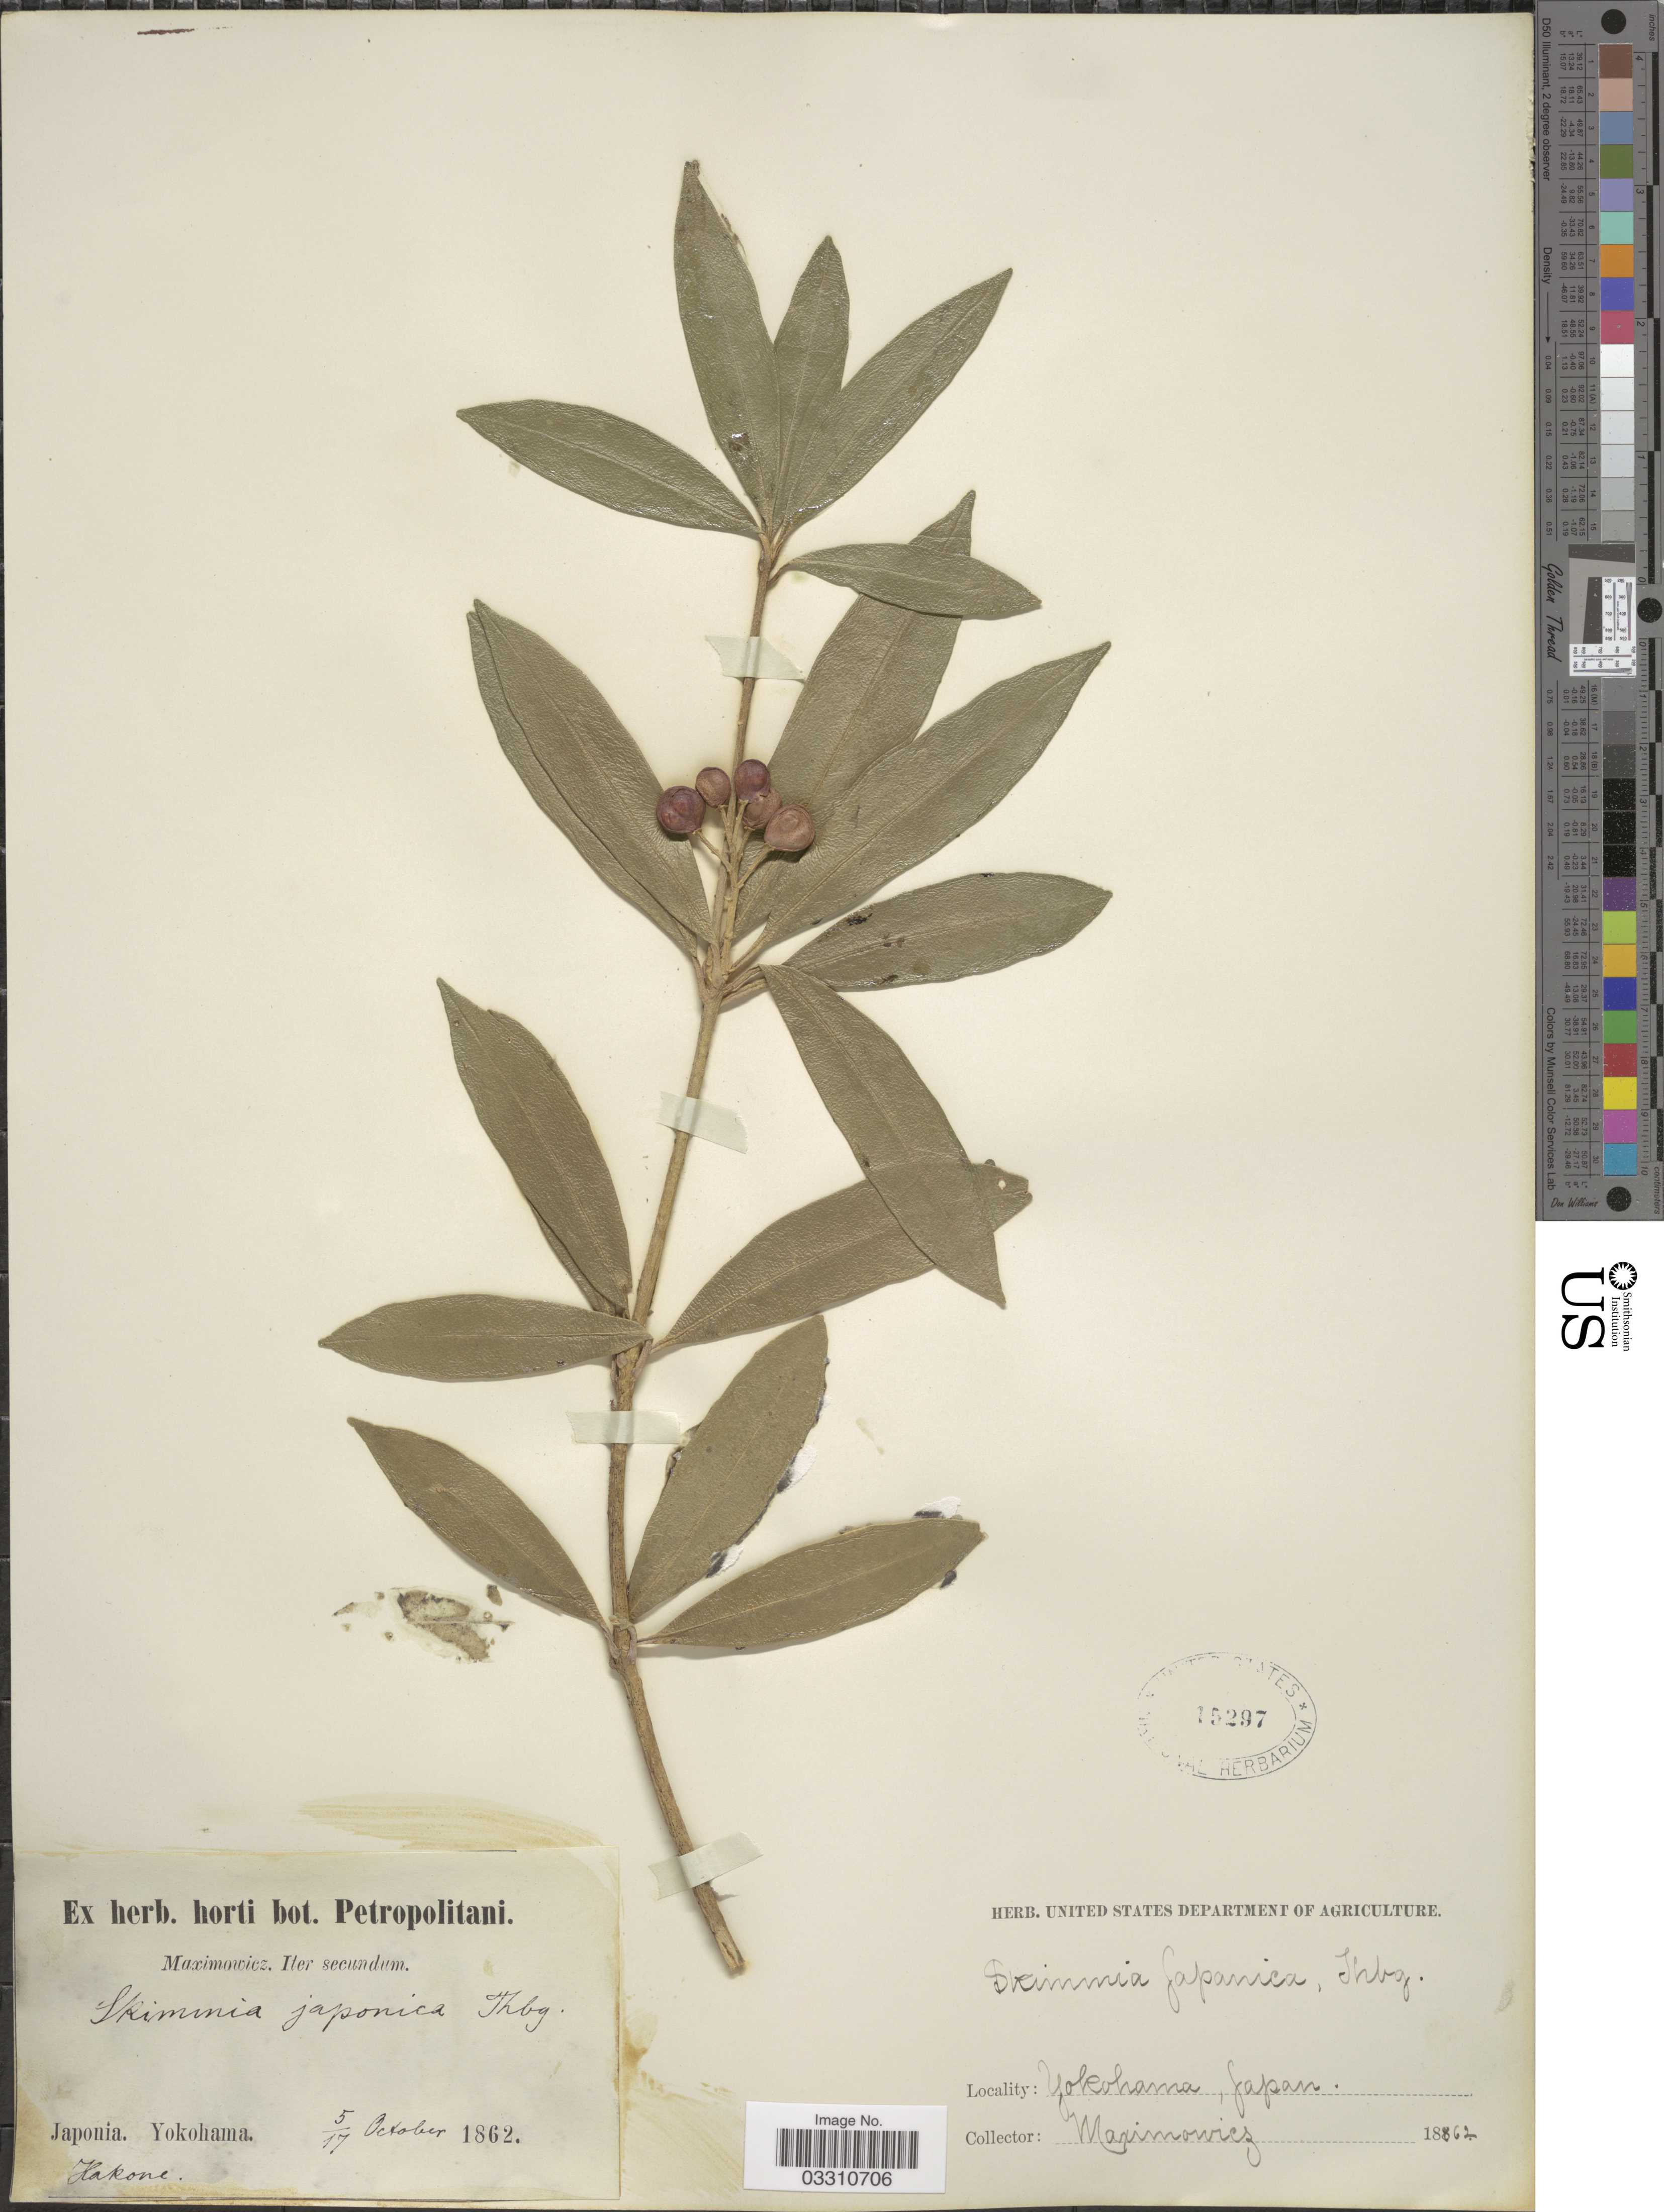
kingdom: Plantae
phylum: Tracheophyta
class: Magnoliopsida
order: Sapindales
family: Rutaceae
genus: Skimmia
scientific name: Skimmia japonica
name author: Thunb.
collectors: Maximowicz, --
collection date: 1862-10-05/1862-10-17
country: Japan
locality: Yokohama.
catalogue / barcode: US 15297